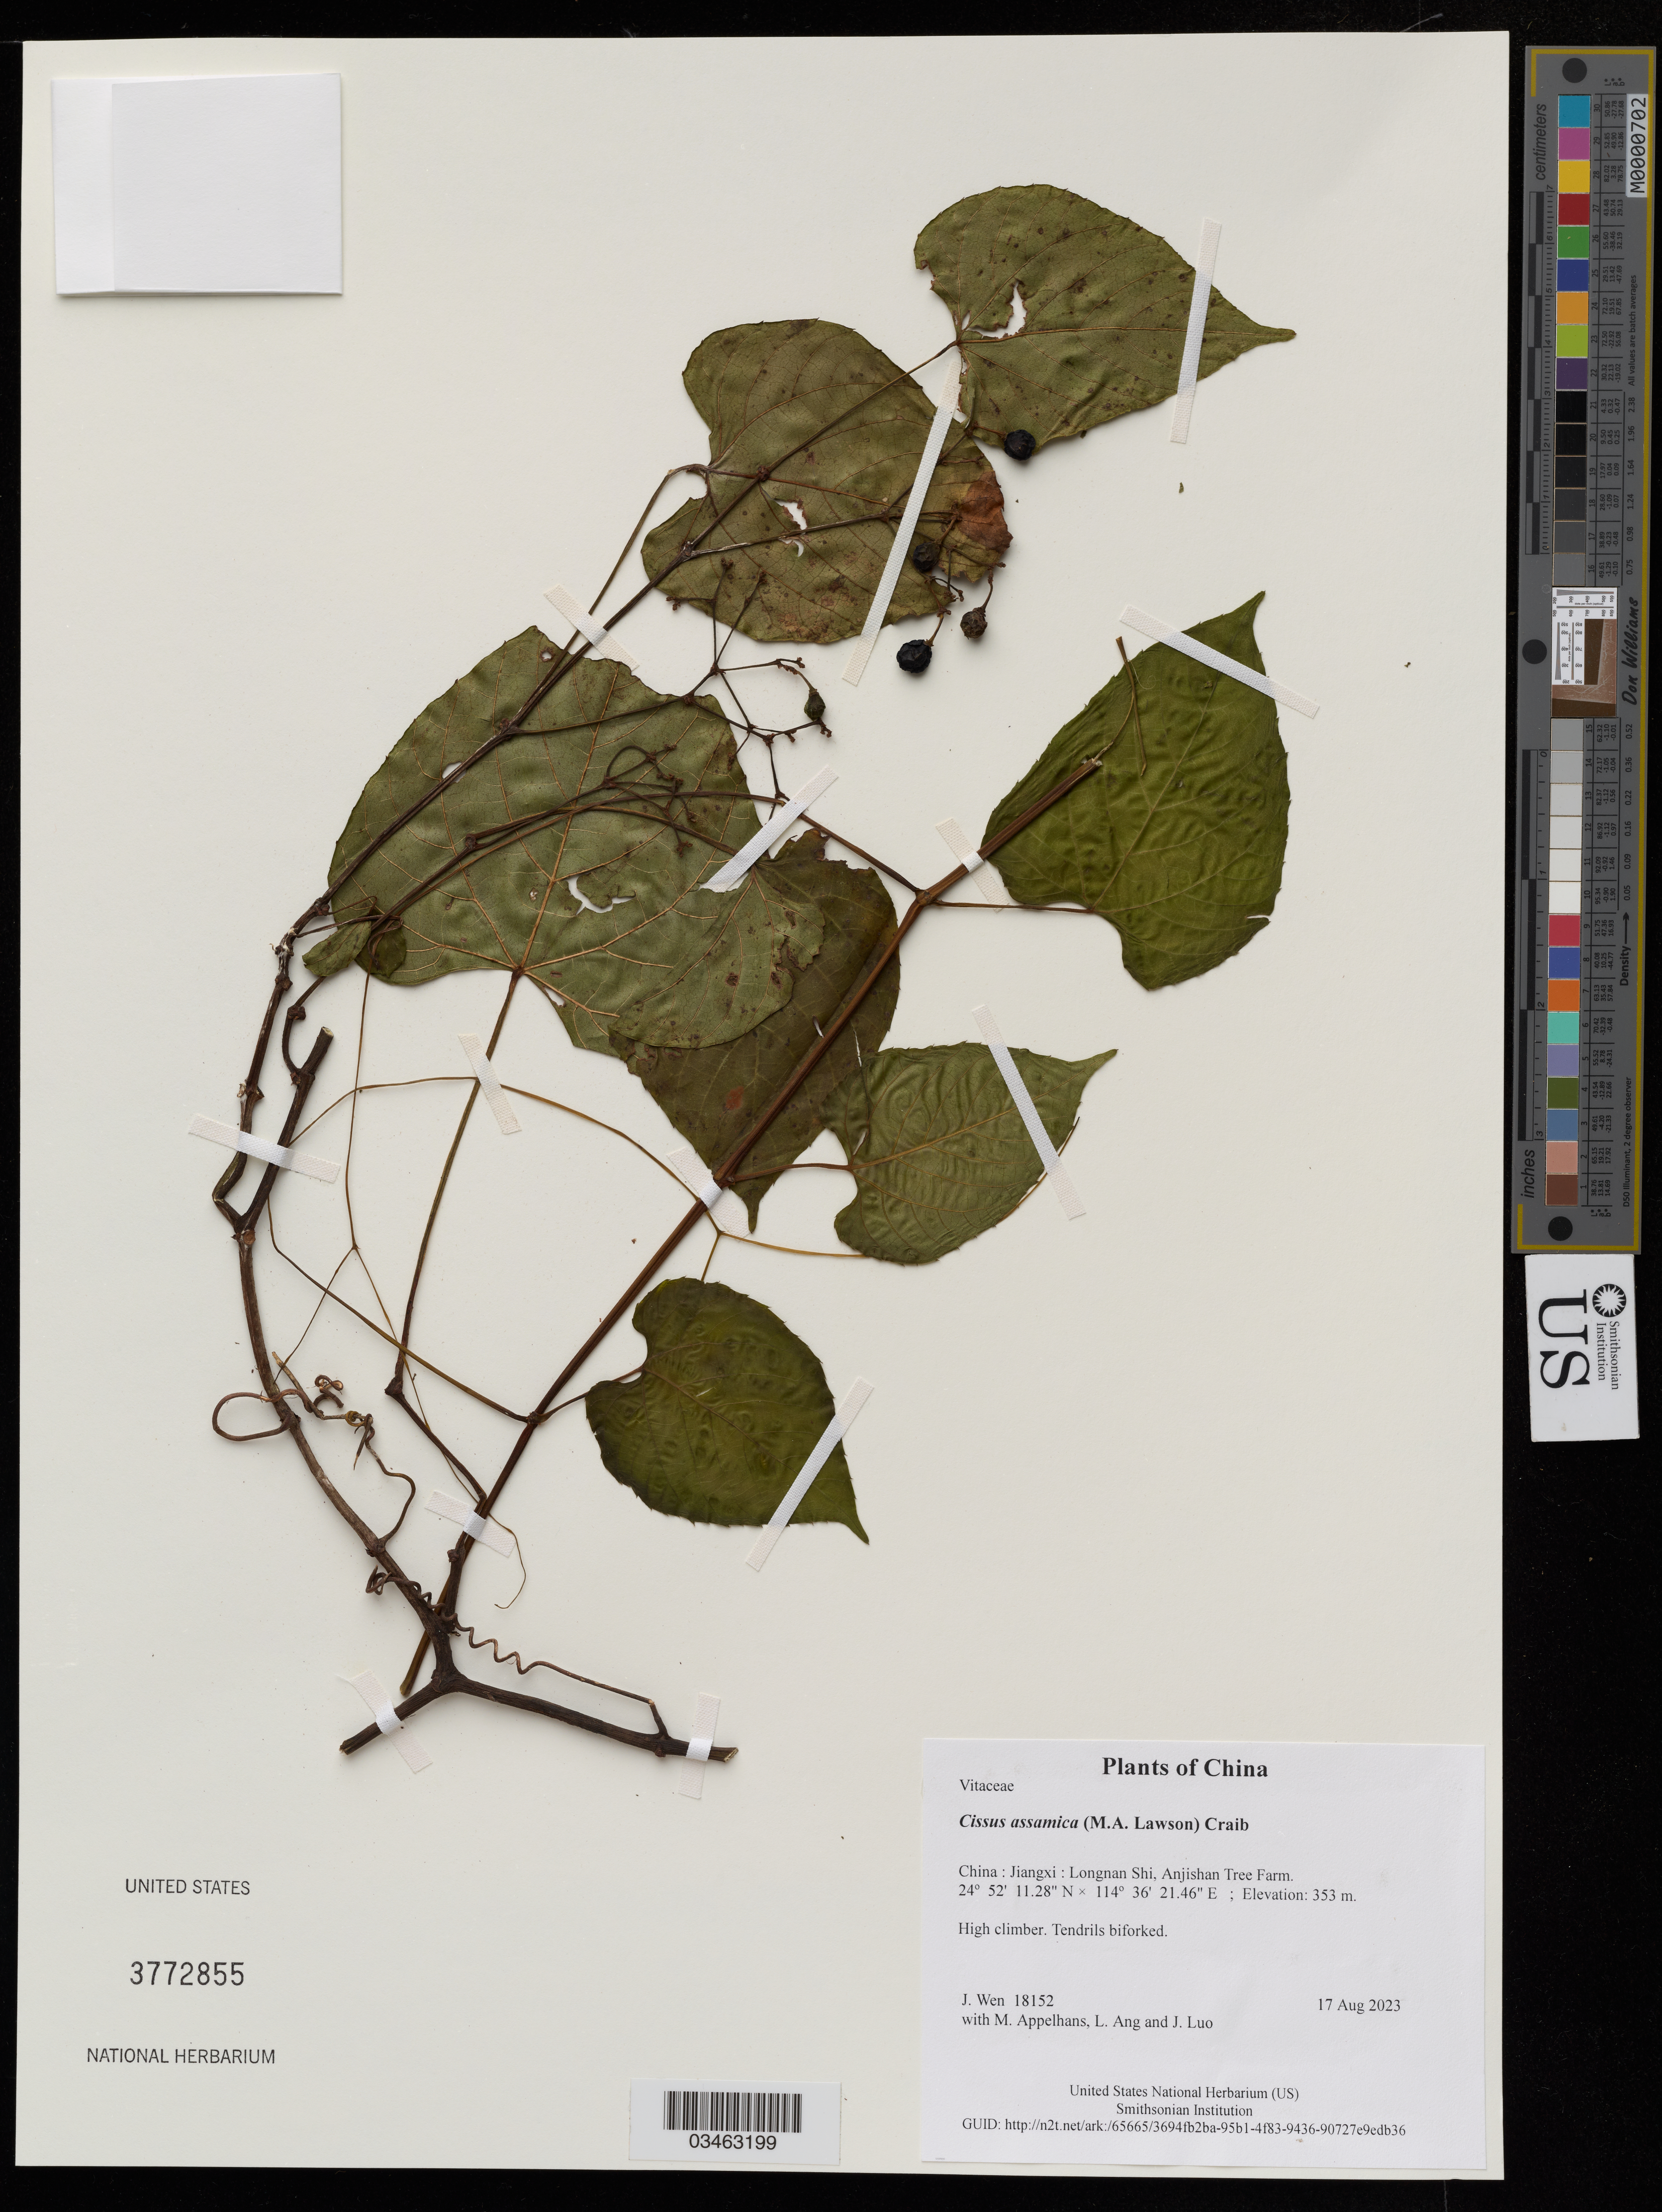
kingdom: Plantae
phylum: Tracheophyta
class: Magnoliopsida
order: Vitales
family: Vitaceae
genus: Cissus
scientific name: Cissus assamica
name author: (M.A. Lawson) Craib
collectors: J. Wen, M. Appelhans, L. Ang & J. Luo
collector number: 18152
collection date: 2023-08-17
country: China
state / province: Jiangxi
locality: Longnan Shi, Anjishan Tree Farm.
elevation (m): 353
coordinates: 24 52 11.28 N, 114 36 21.46 E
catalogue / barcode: US 3772855